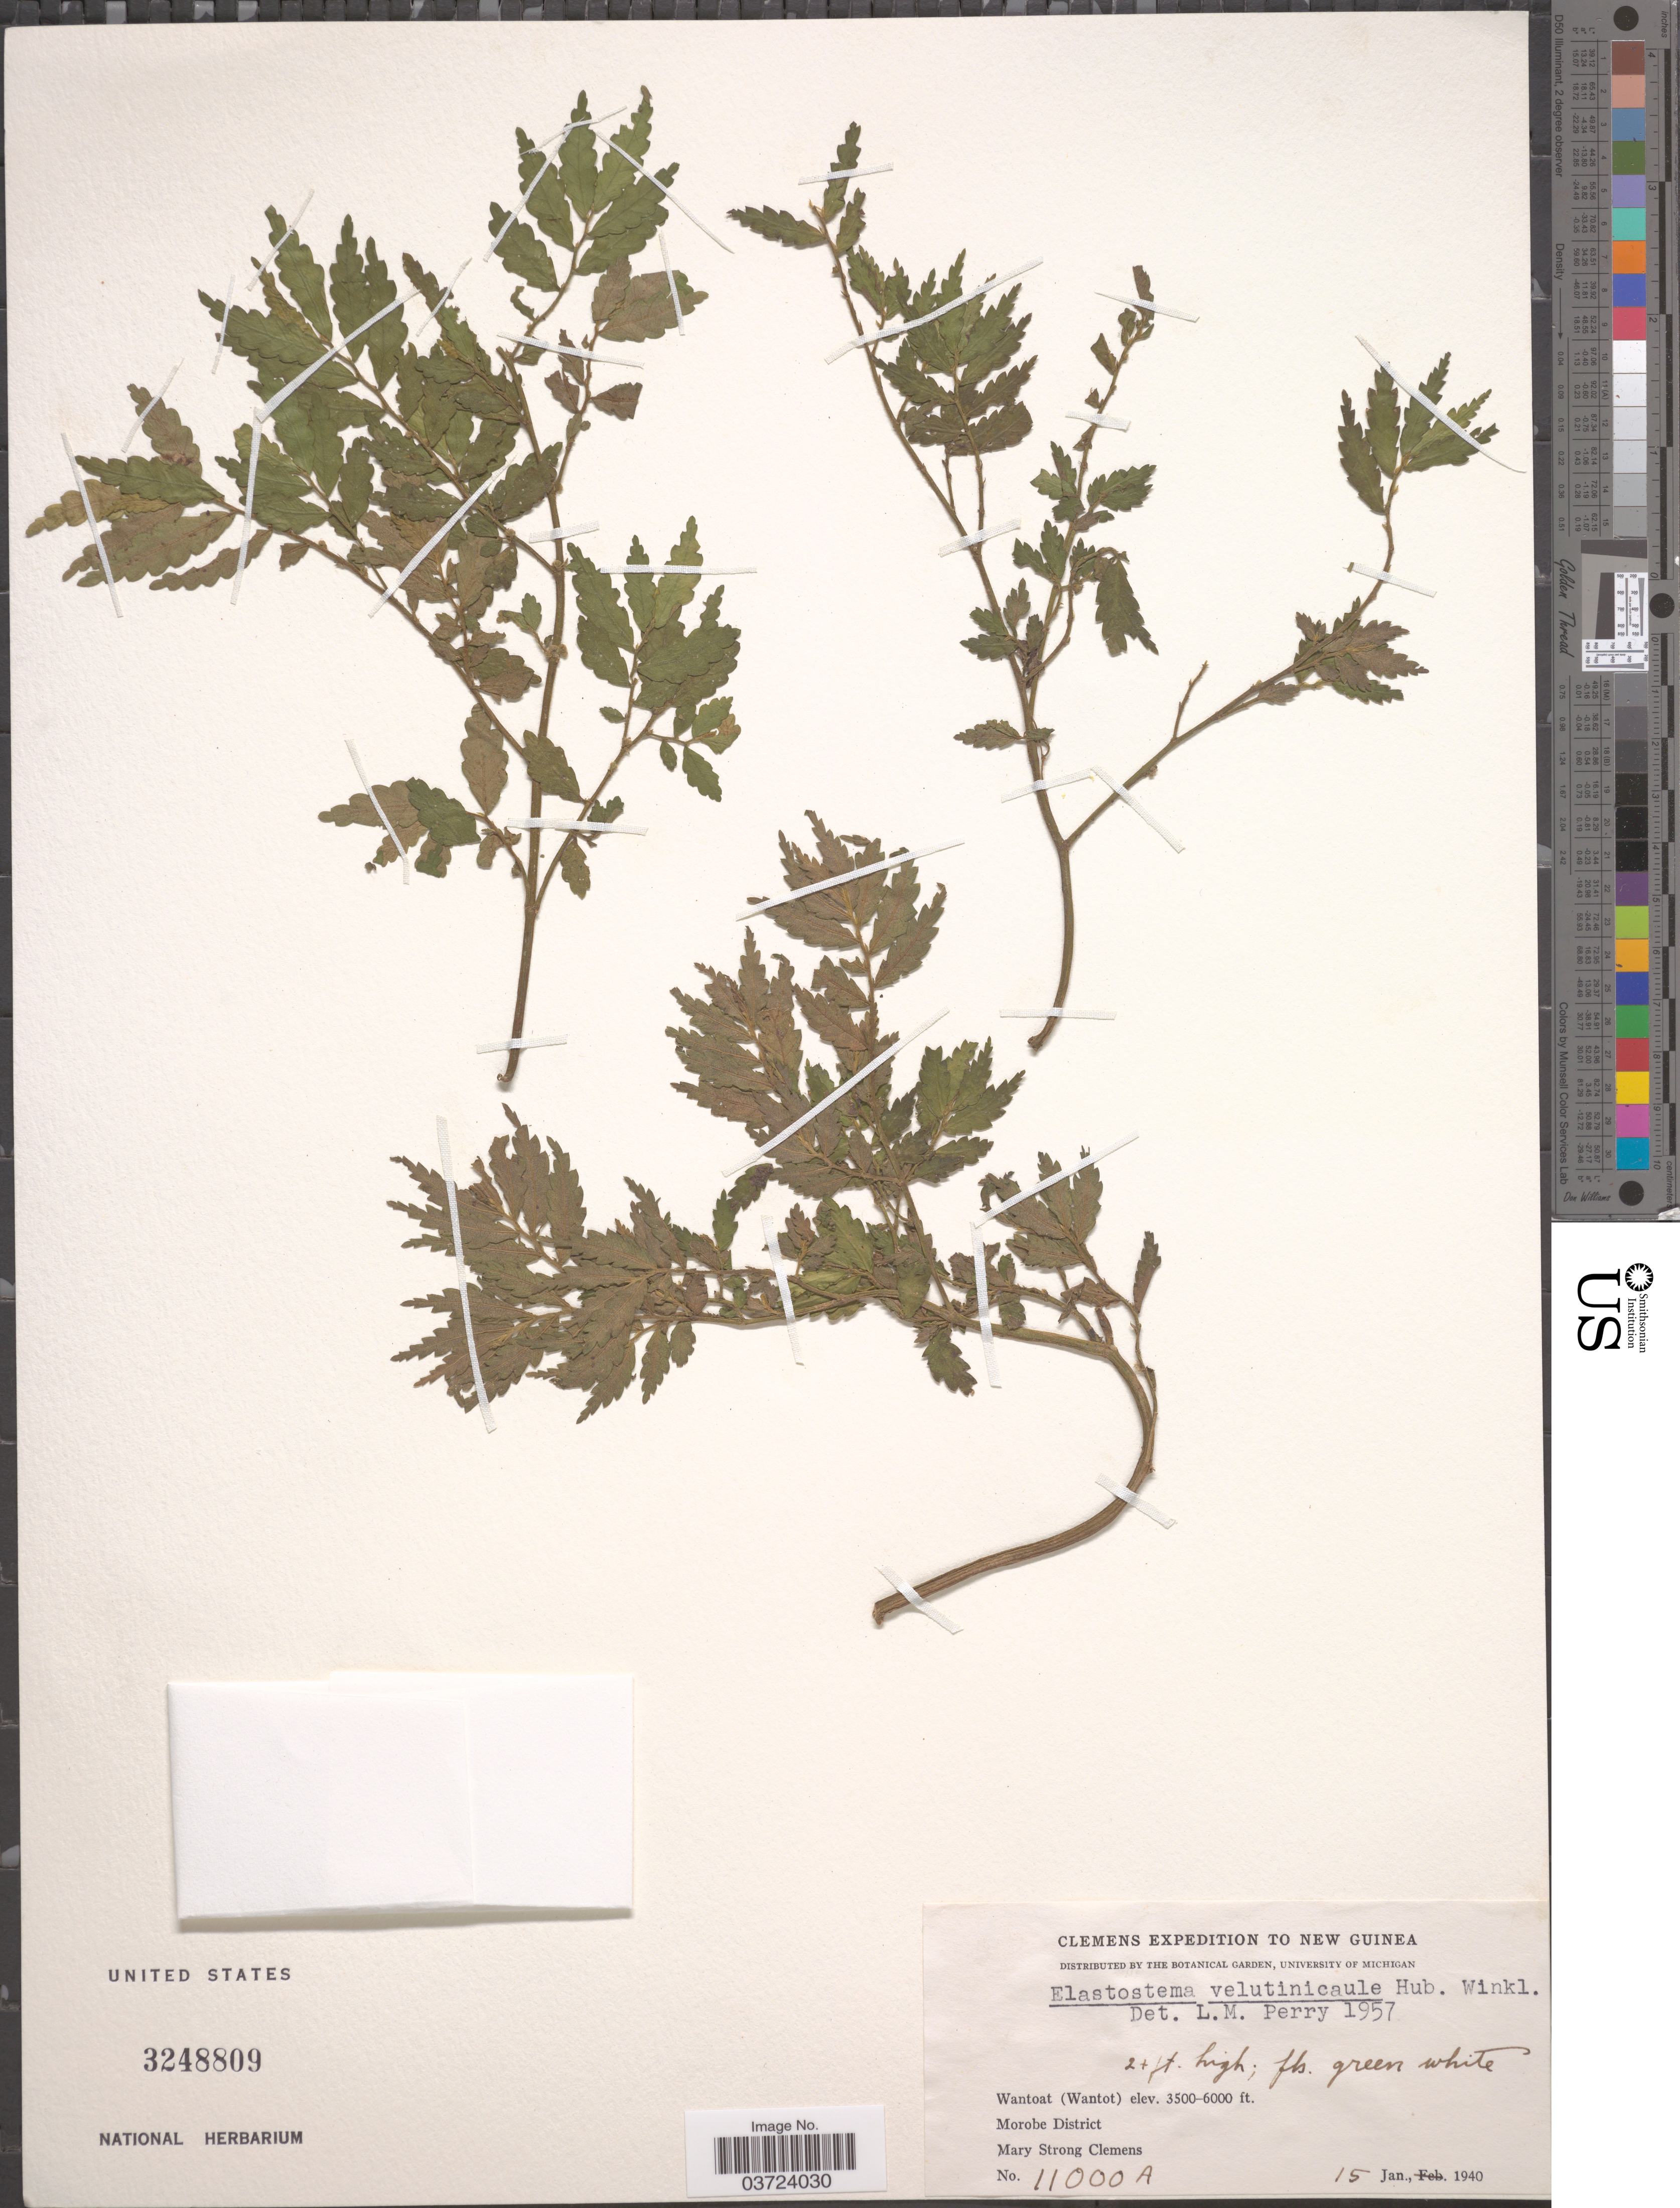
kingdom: Plantae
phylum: Tracheophyta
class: Magnoliopsida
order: Rosales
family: Urticaceae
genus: Elatostema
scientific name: Elatostema velutinicaule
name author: H.J.P. Winkl.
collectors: M. S. Clemens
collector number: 11000A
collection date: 1940-01-15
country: Papua New Guinea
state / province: Morobe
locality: New Guinea. Wantoat (Wantot). Morobe District.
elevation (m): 1067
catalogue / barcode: US 3248809